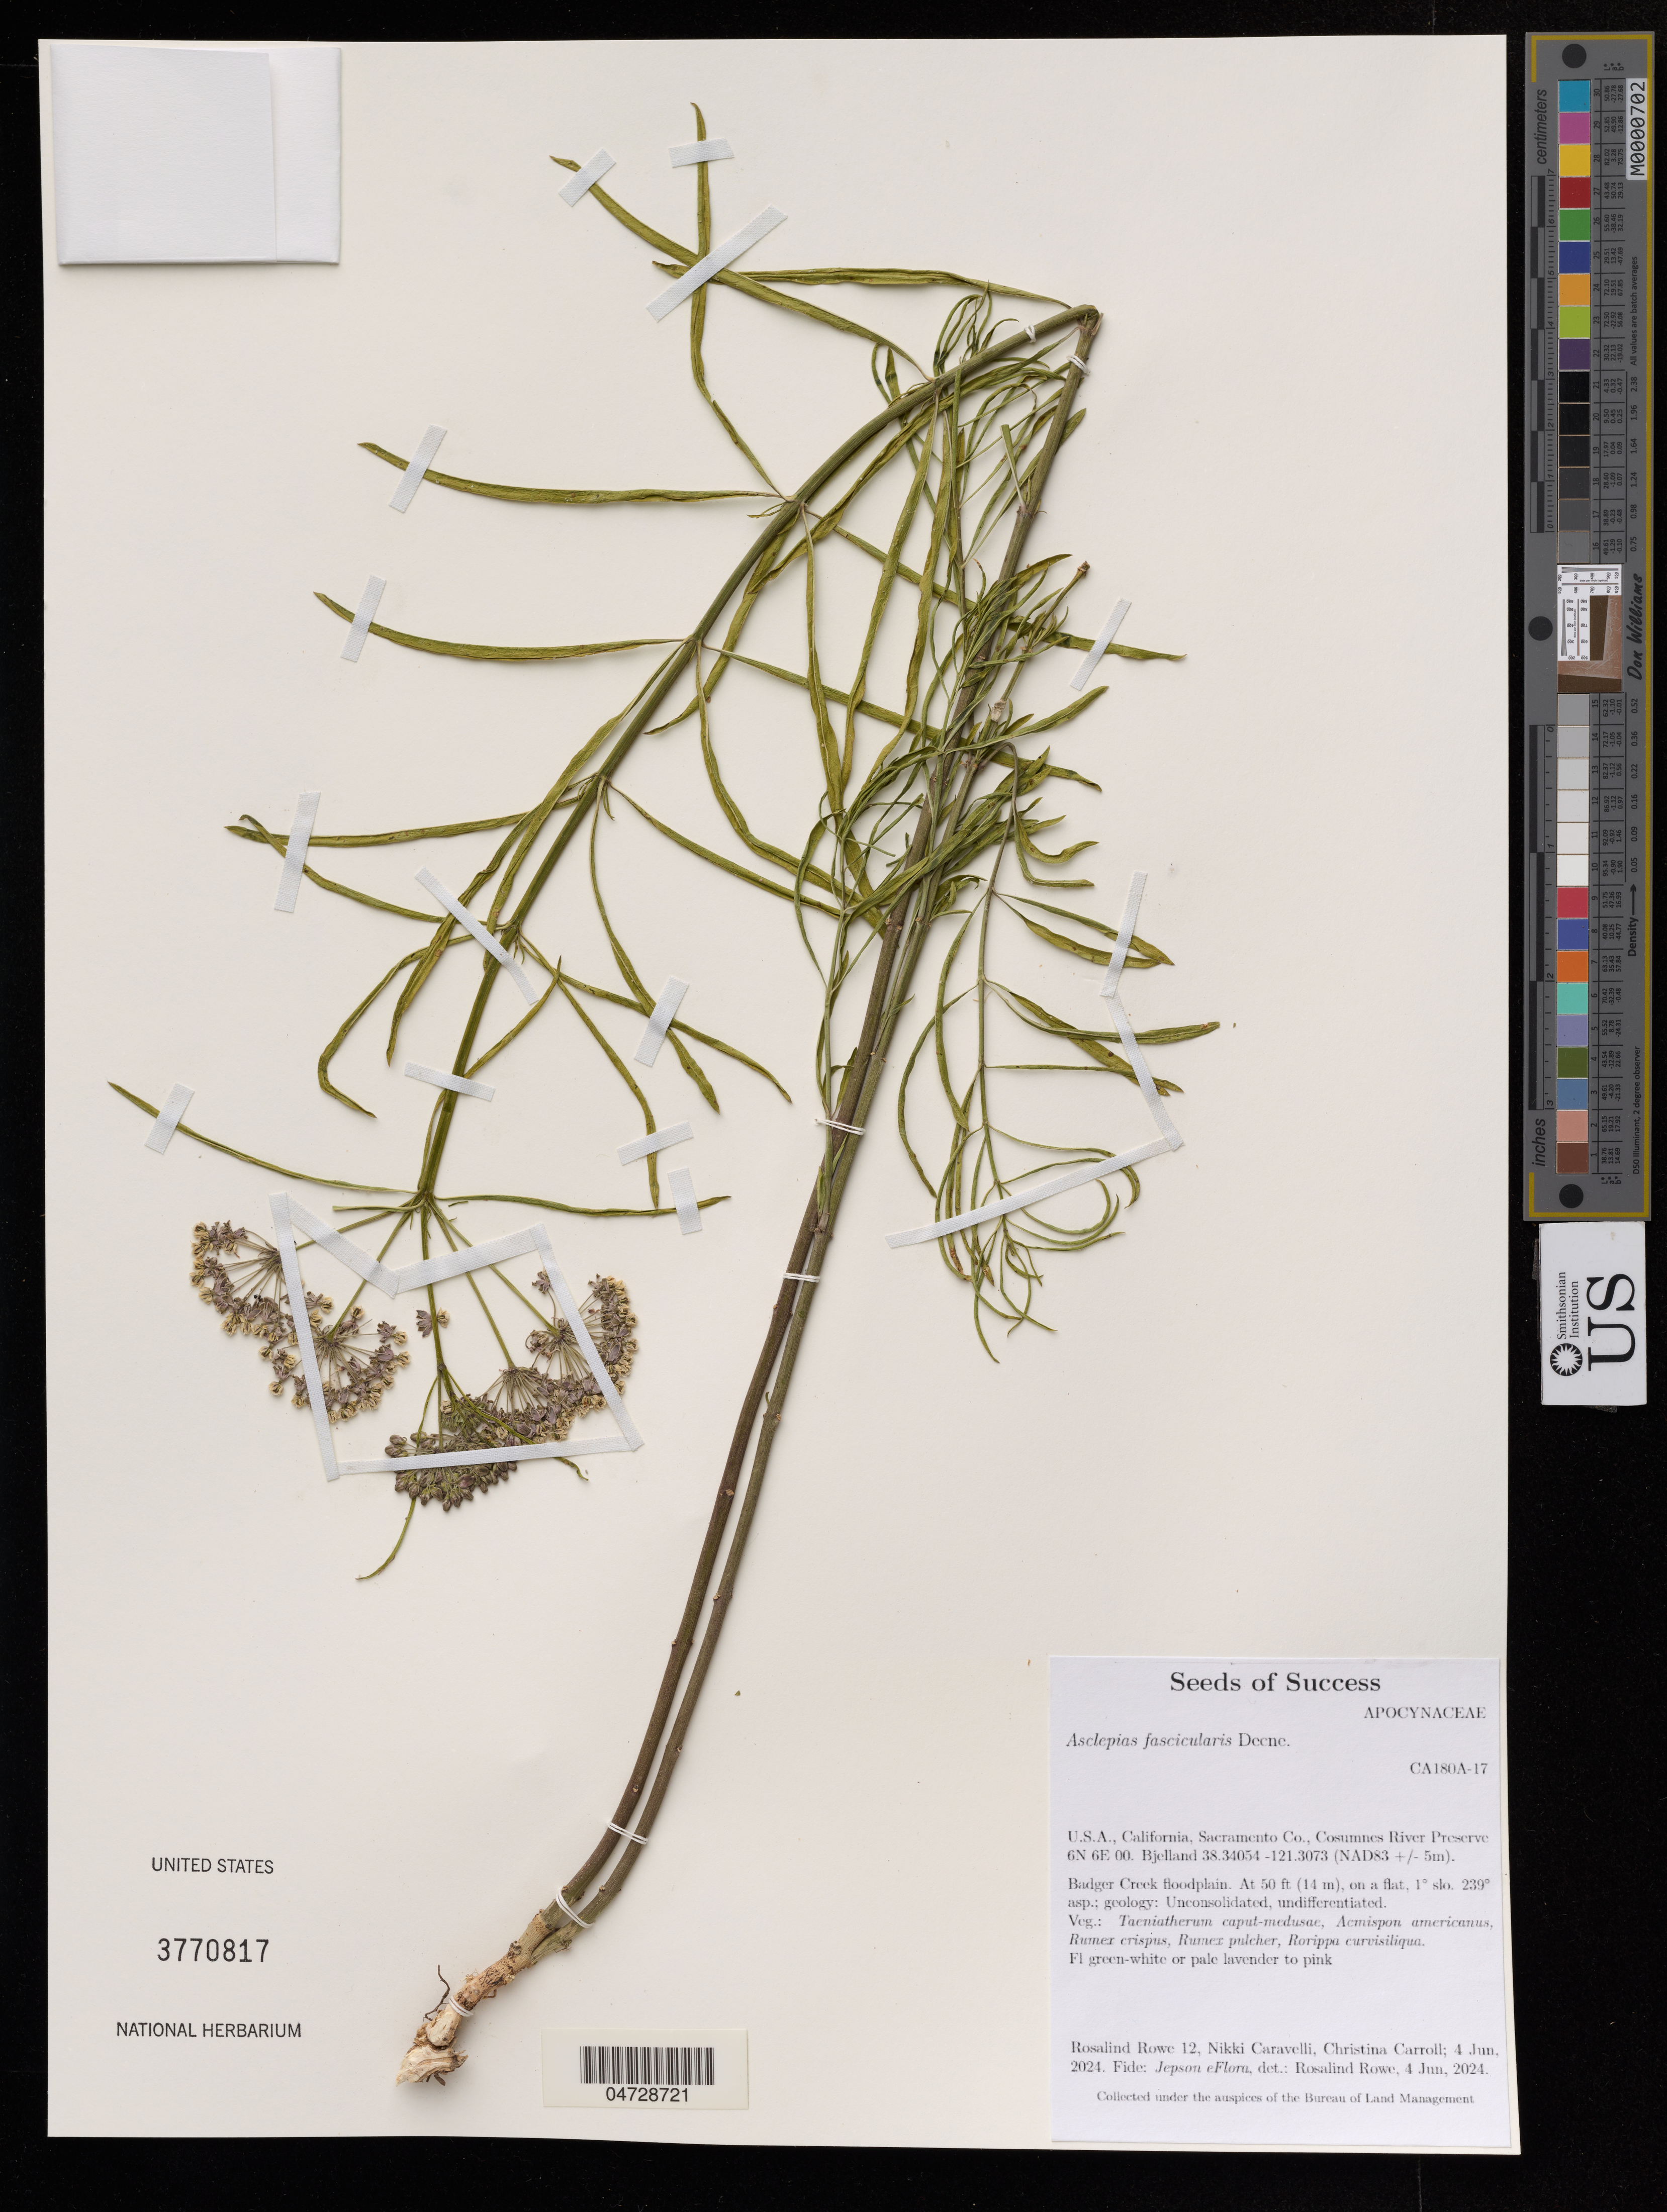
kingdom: Plantae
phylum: Tracheophyta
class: Magnoliopsida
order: Gentianales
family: Apocynaceae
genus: Asclepias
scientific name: Asclepias fascicularis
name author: Decne.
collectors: R. Rowe, N. Caravelli & C. Carroll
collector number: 12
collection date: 2024-06-04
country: United States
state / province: California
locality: Sacramento Co., Consumnes River Preserve 6N 6E 00, Bjelland.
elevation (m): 15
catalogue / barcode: US 3770817